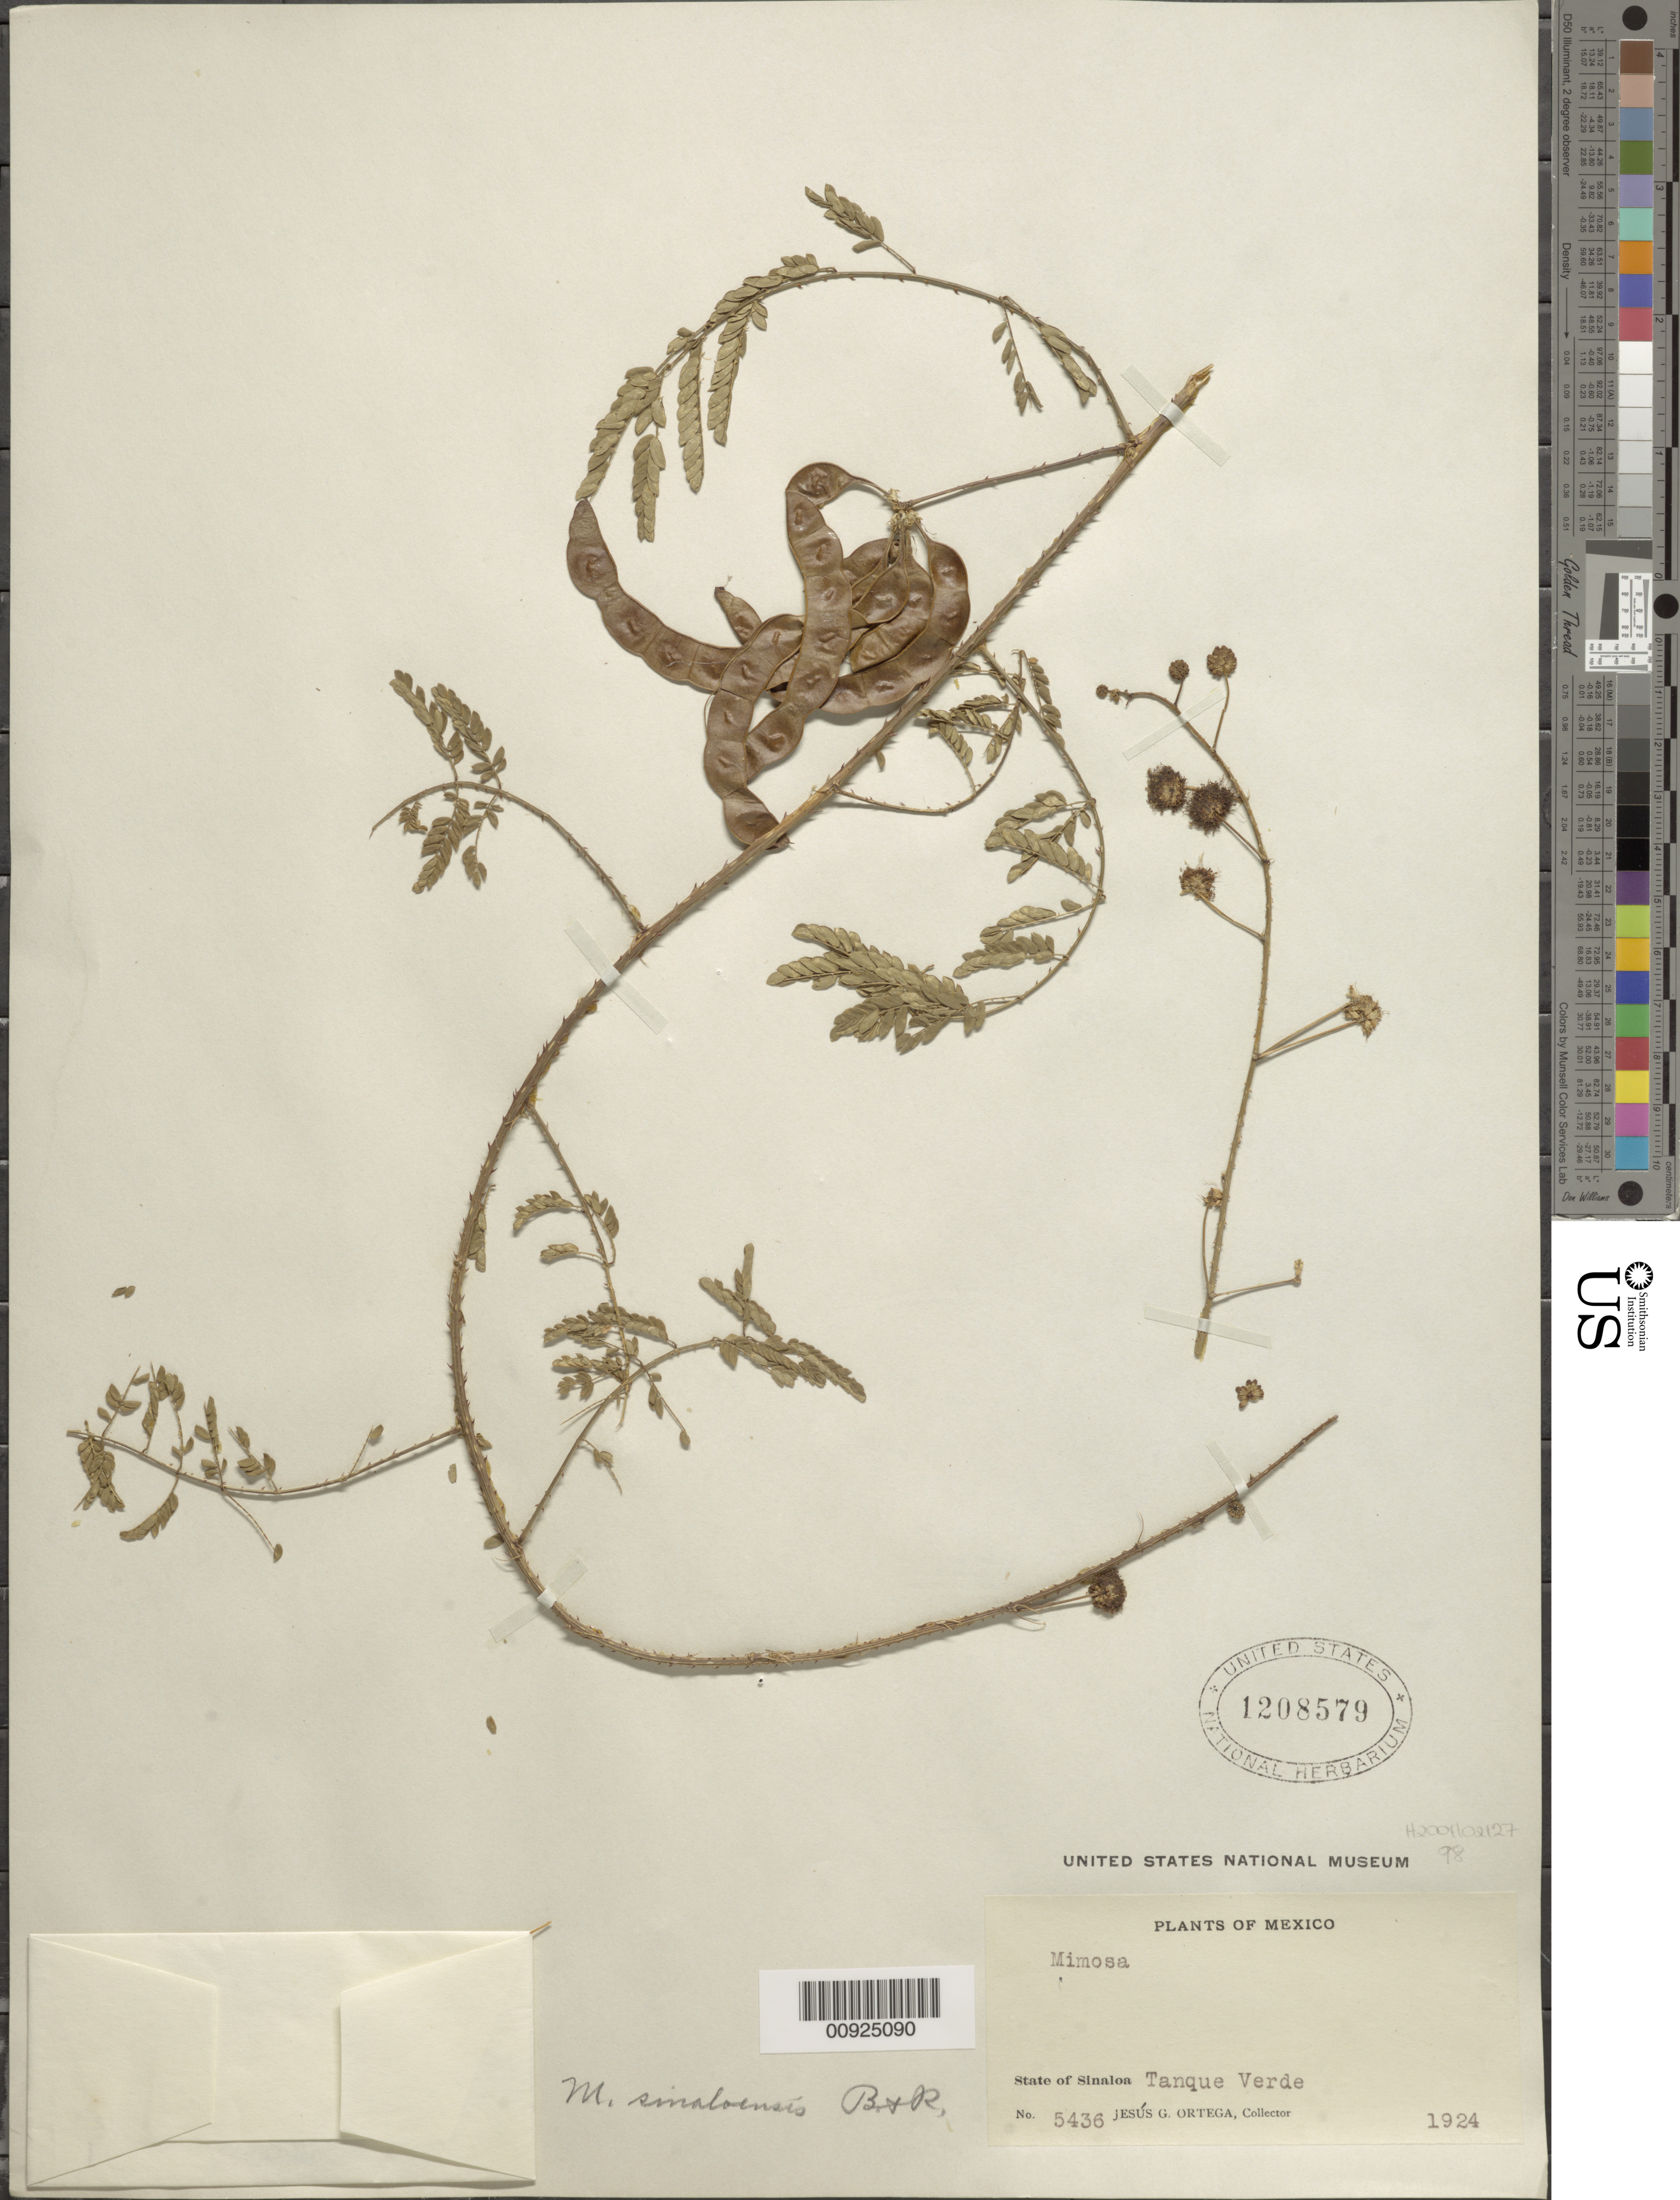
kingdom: Plantae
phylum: Tracheophyta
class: Magnoliopsida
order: Fabales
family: Fabaceae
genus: Mimosa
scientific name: Mimosa sinaloensis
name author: Britton & Rose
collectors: J. Ortega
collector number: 5436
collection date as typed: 1924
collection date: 1924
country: Mexico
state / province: Sinaloa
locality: State of Sinaloa: Tanque Verde.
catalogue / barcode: US 1208579